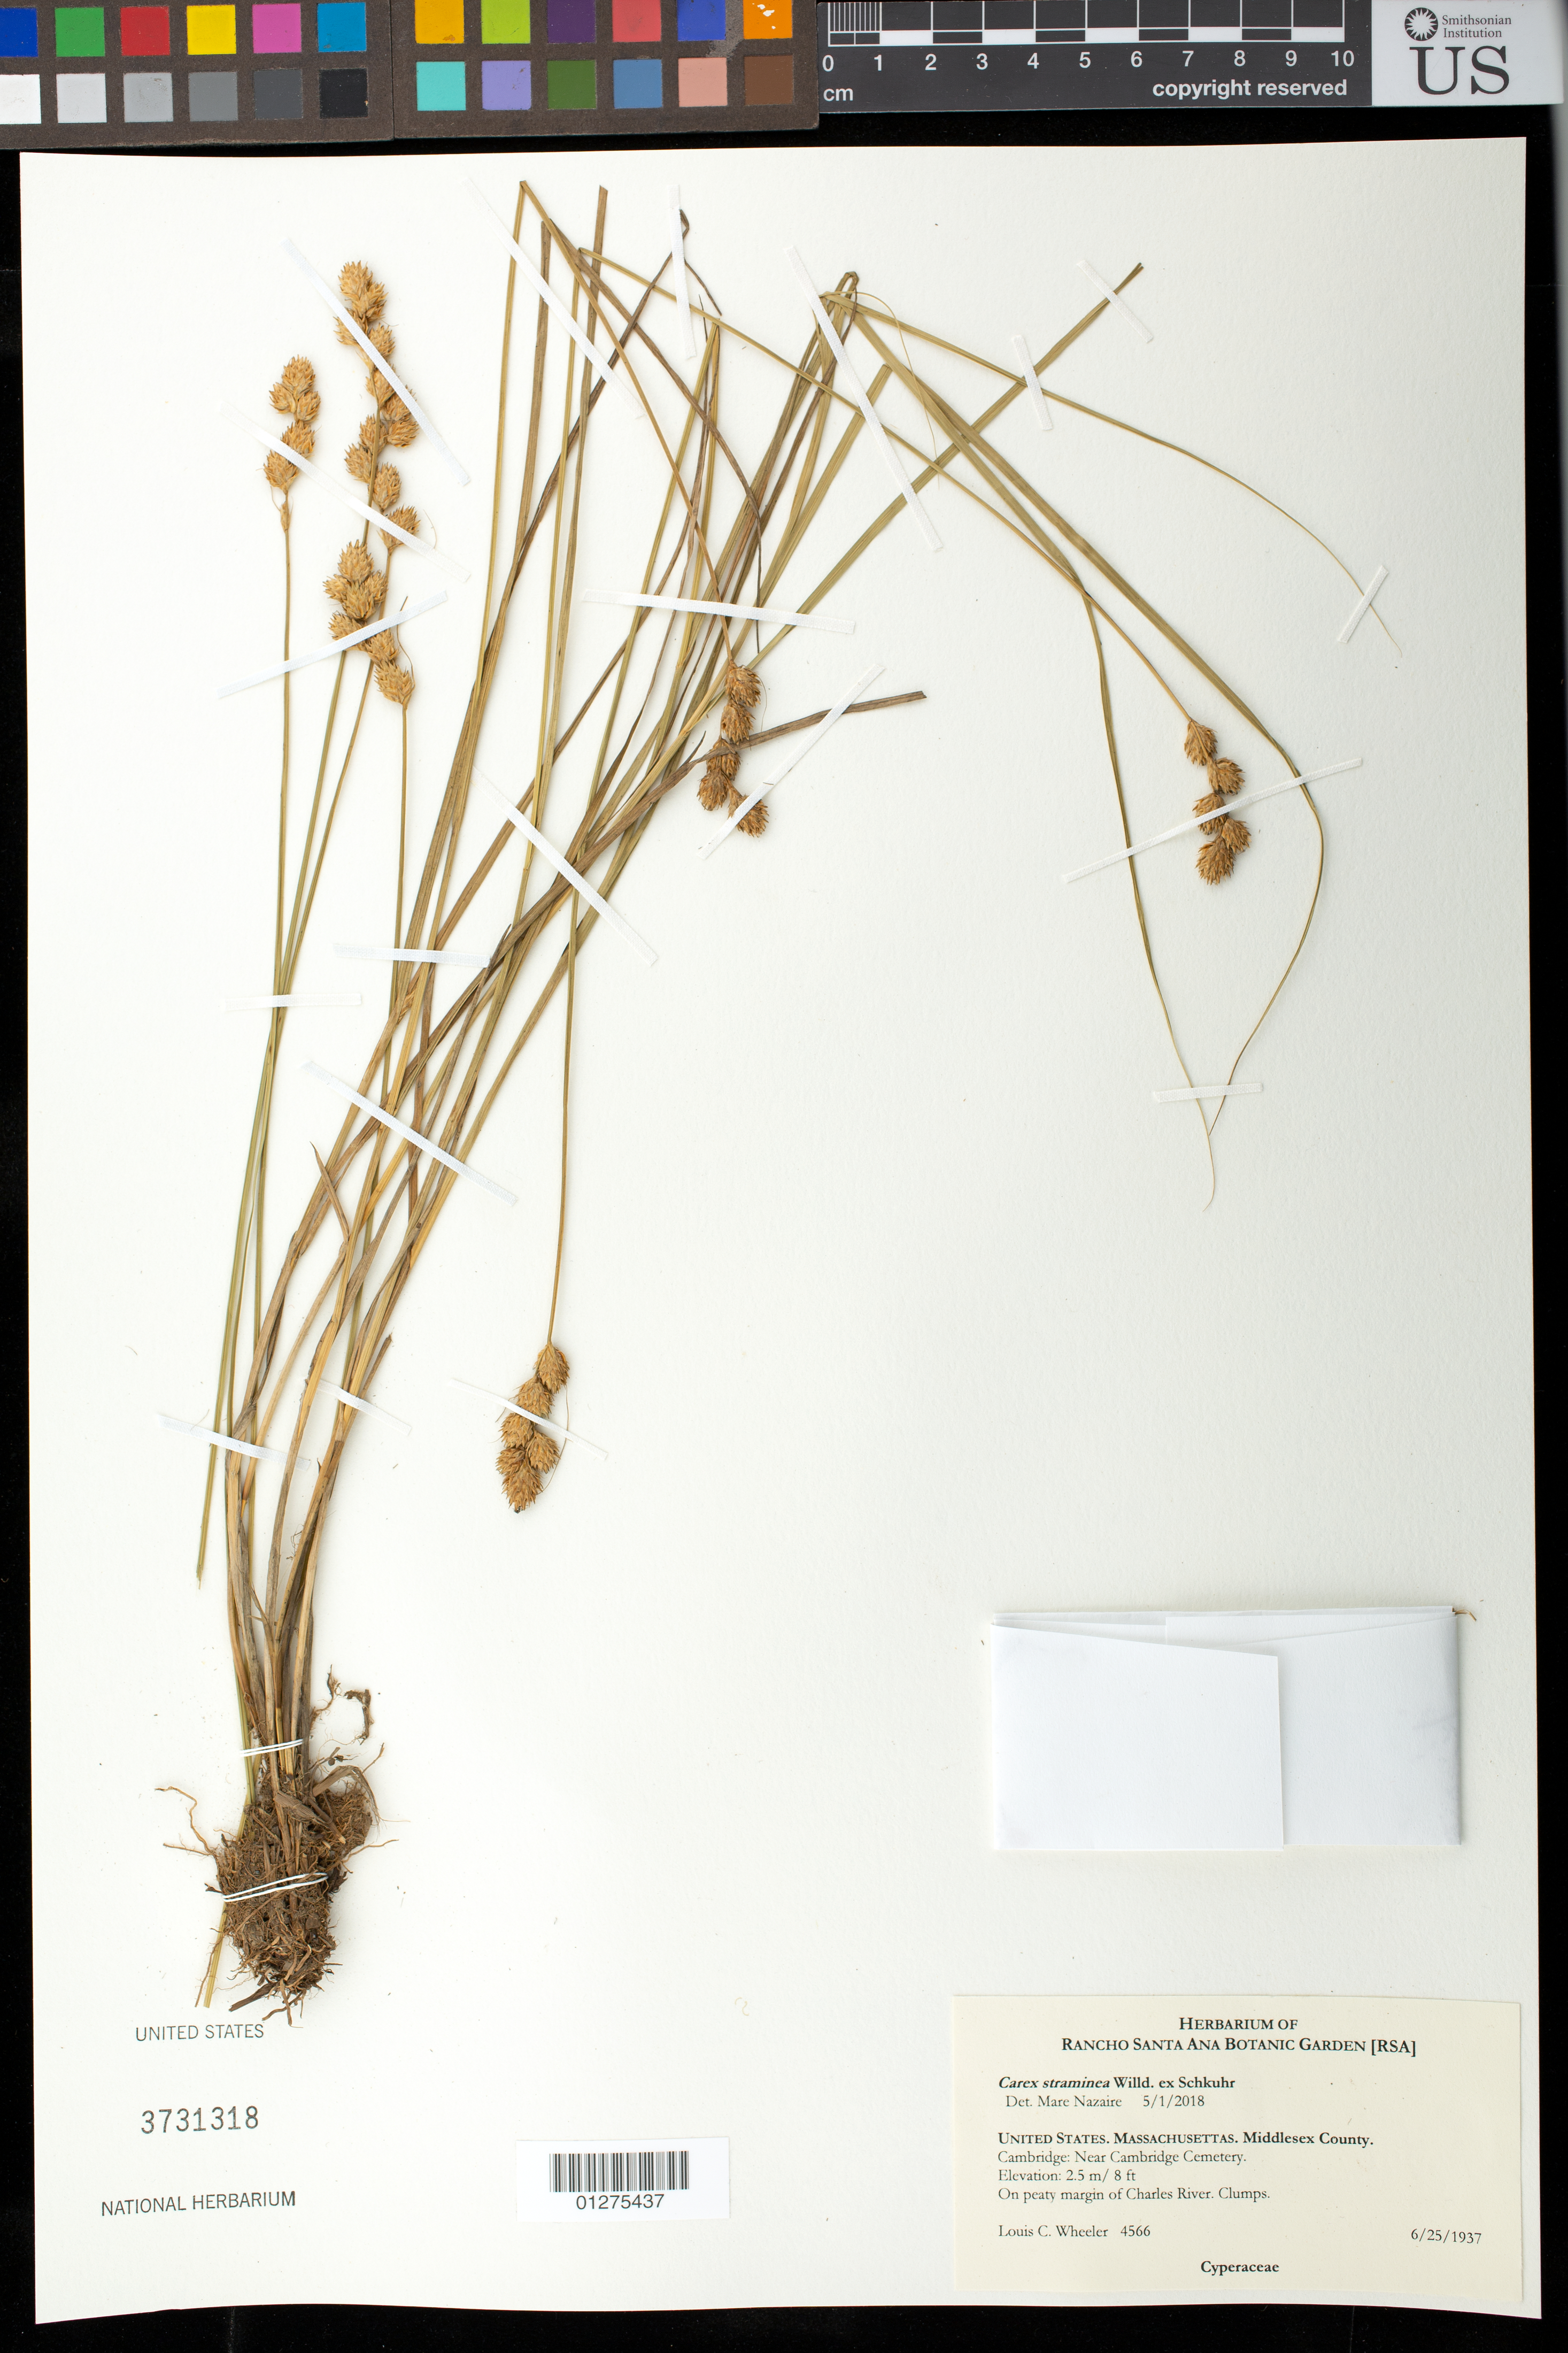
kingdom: Plantae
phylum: Tracheophyta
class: Liliopsida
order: Poales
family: Cyperaceae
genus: Carex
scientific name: Carex straminea Willd ex Schkuhr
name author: Willd. ex Schkuhr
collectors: L. C. Wheeler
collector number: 4566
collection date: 1937-06-25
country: United States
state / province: Massachusetts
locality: Middlesex County. Cambridge: Near Cambridge Cemetery. Elev: 2.5m/8ft On peaty margin of Charles River. Clumps.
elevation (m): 2.5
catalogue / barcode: US 3731318